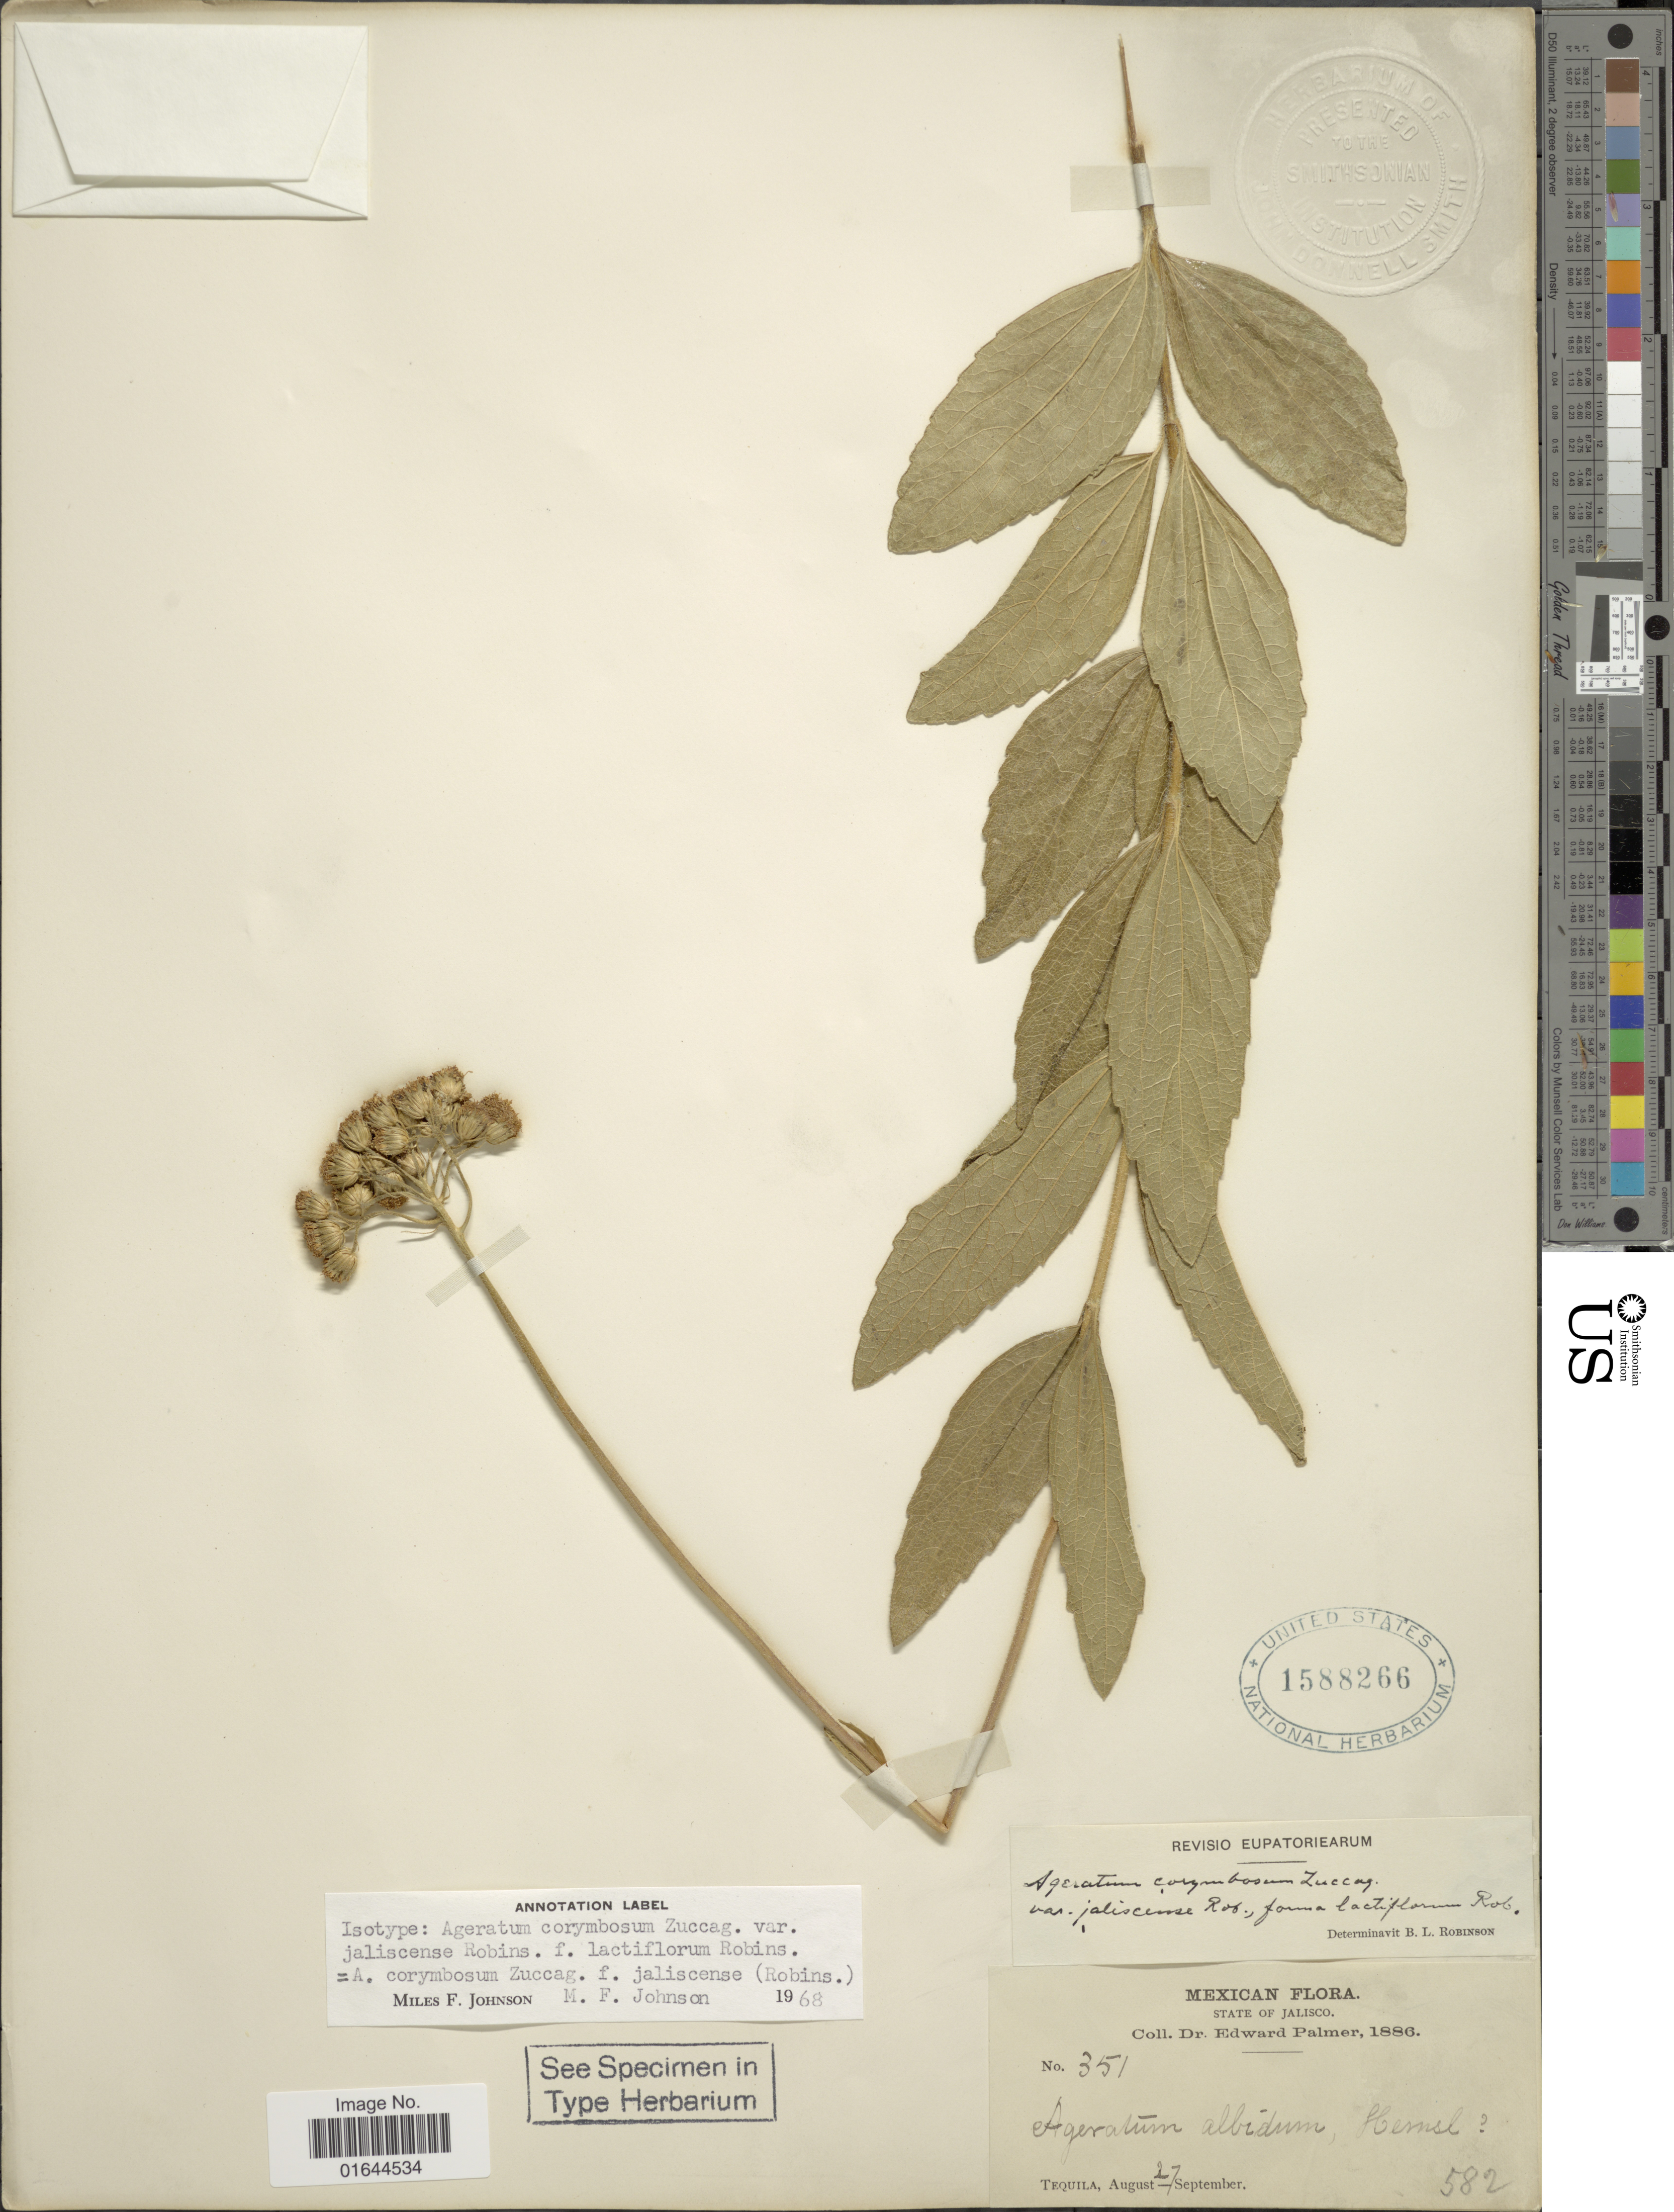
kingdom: Plantae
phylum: Tracheophyta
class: Magnoliopsida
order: Asterales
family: Asteraceae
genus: Ageratum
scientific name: Ageratum corymbosum f. jaliscense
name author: (B.L. Rob.) M.F. Johnson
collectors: E. Palmer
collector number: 351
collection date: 1886-08-27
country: Mexico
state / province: Jalisco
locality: State of Jalisco. Tequila.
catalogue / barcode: US 1588266